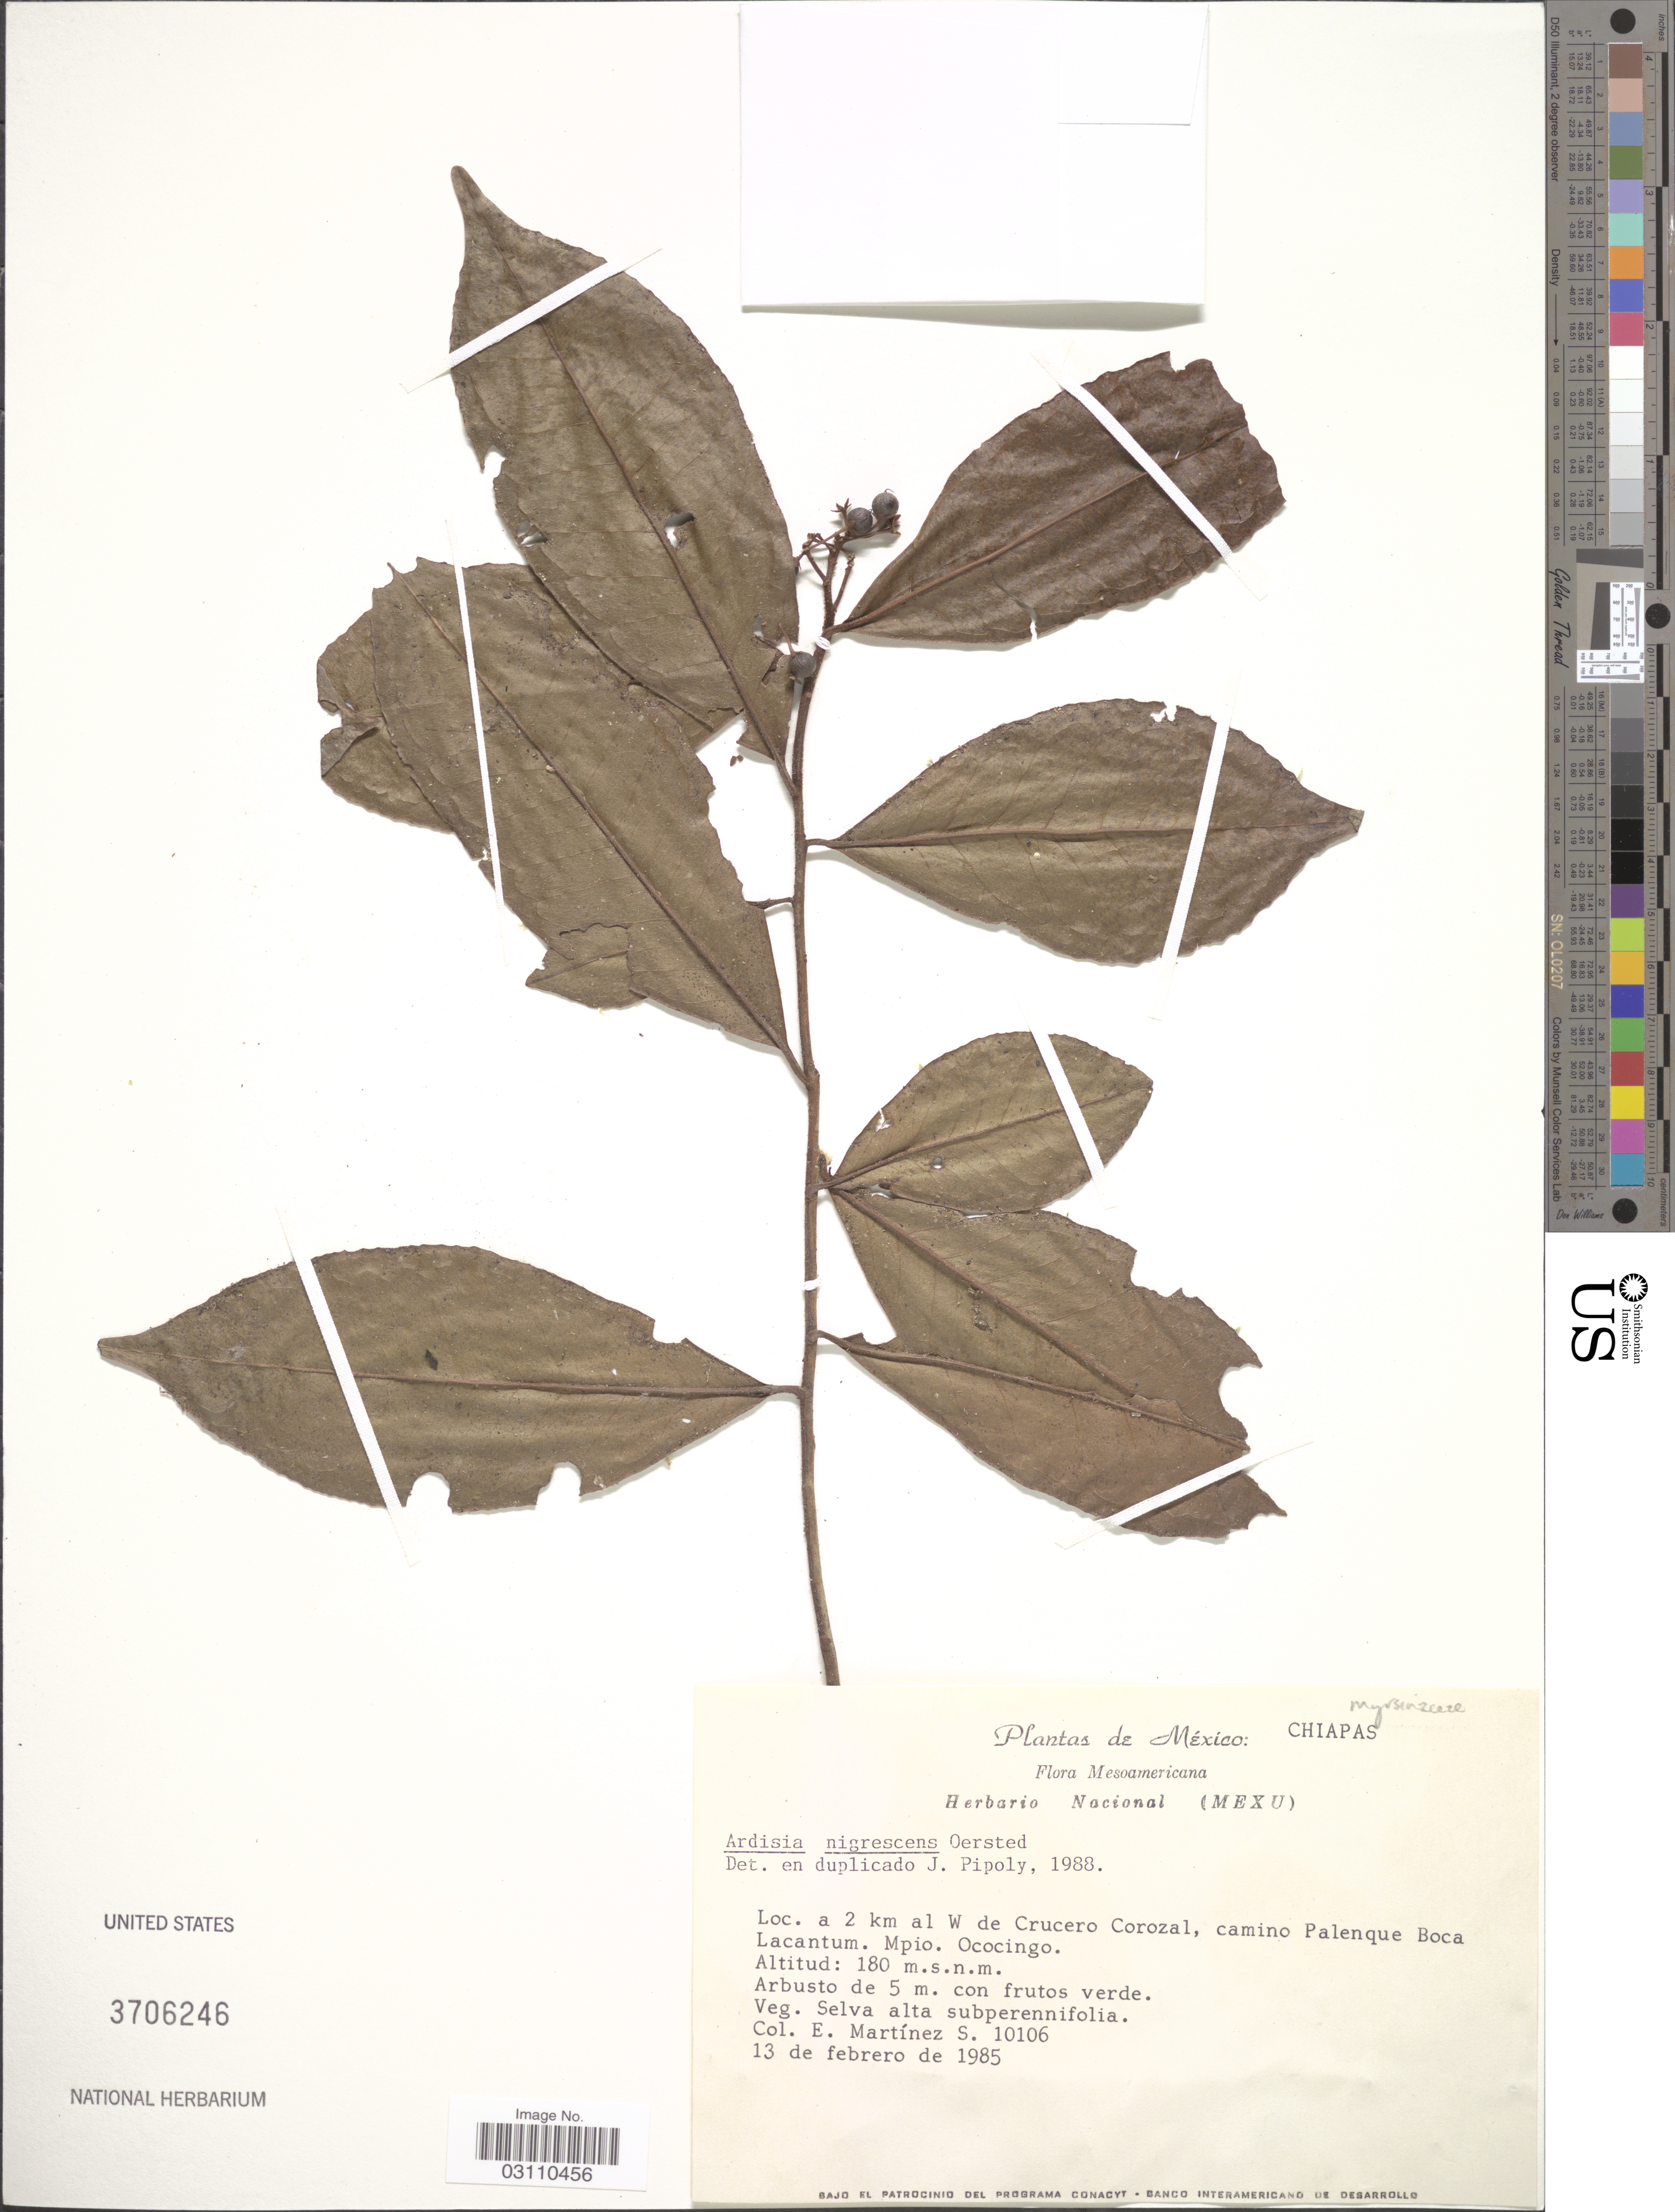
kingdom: Plantae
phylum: Tracheophyta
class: Magnoliopsida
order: Ericales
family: Primulaceae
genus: Ardisia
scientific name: Ardisia nigrescens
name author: Oerst.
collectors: E. M. Martínez S.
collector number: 10106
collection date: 1985-02-13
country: Mexico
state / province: Chiapas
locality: A 2 km al W de Crucero Corozal, camino Palenque Boca Lacantum. Mpio. Ococingo.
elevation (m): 180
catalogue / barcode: US 3706246